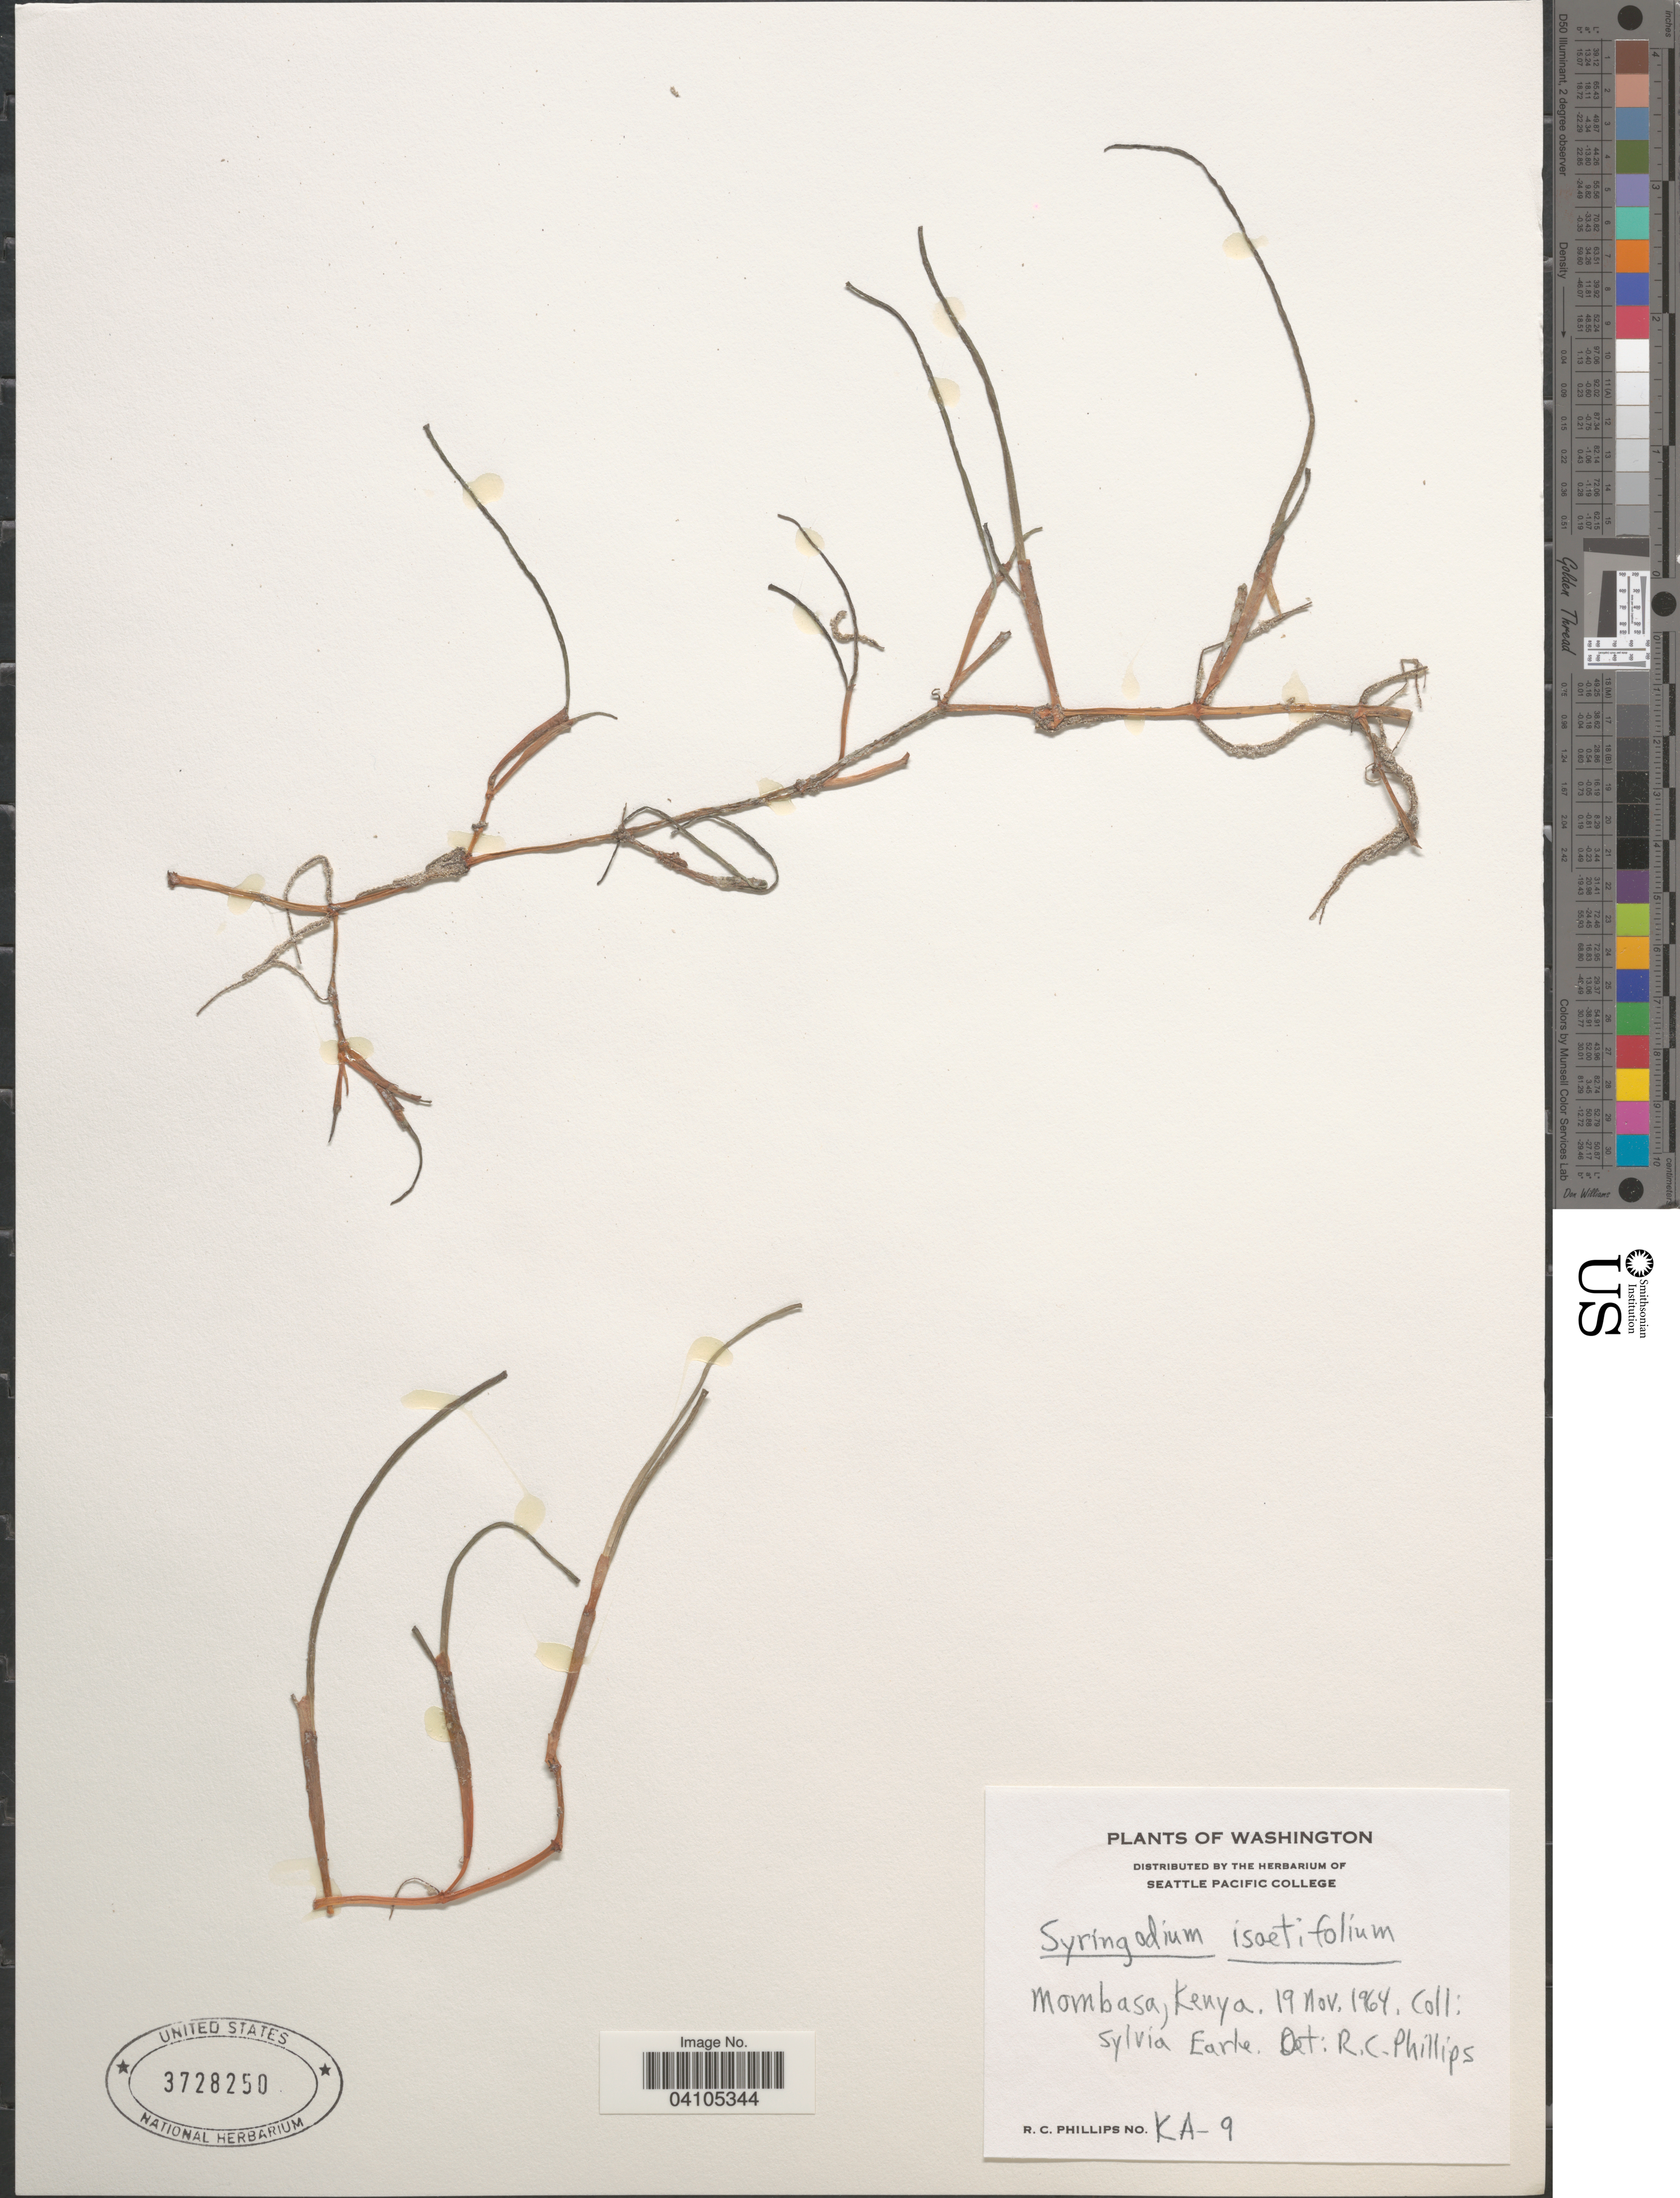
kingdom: Plantae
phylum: Tracheophyta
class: Liliopsida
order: Alismatales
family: Cymodoceaceae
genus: Syringodium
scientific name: Syringodium isoetifolium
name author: (Asch.) Dandy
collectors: S. A. Earle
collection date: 1964-11-19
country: Kenya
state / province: Mombasa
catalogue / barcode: US 3728250